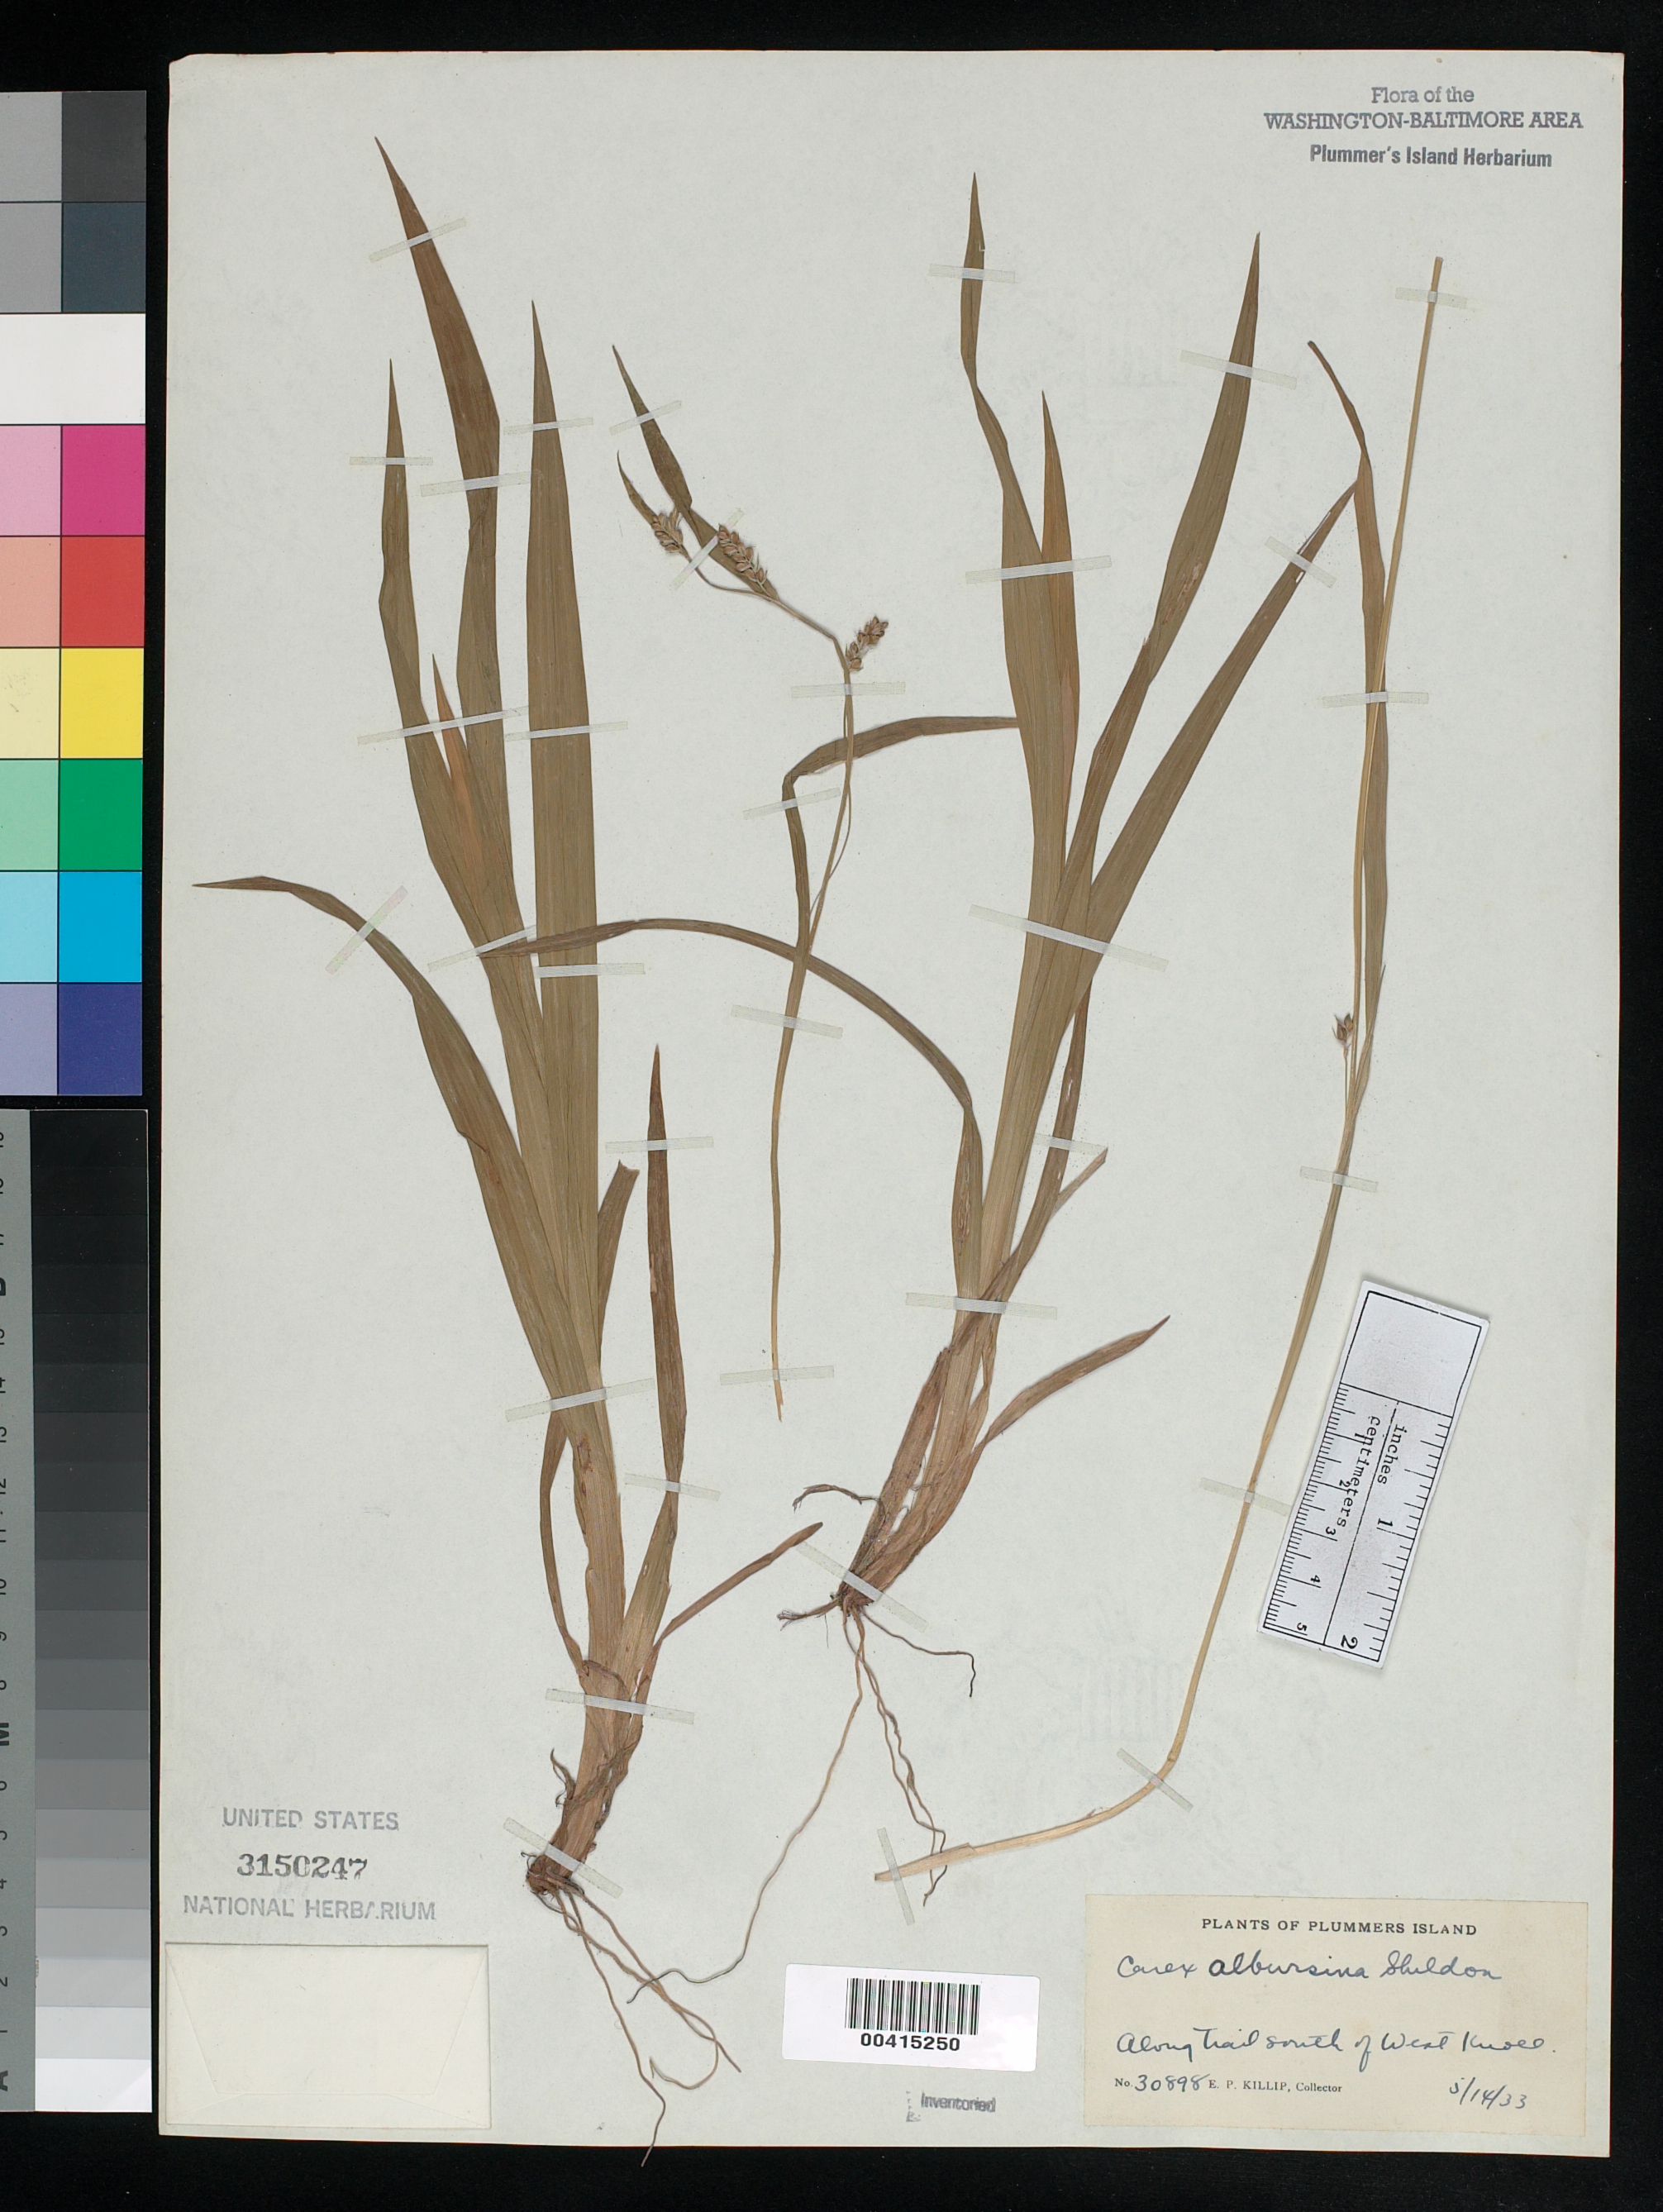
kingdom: Plantae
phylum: Tracheophyta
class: Liliopsida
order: Poales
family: Cyperaceae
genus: Carex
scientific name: Carex albursina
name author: E. Sheld.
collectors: E. P. Killip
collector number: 30898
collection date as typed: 14 May 1933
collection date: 1933-05-14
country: United States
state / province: Maryland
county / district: Montgomery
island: Plummers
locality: Plummer's Island Plummers Island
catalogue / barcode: US 3150247